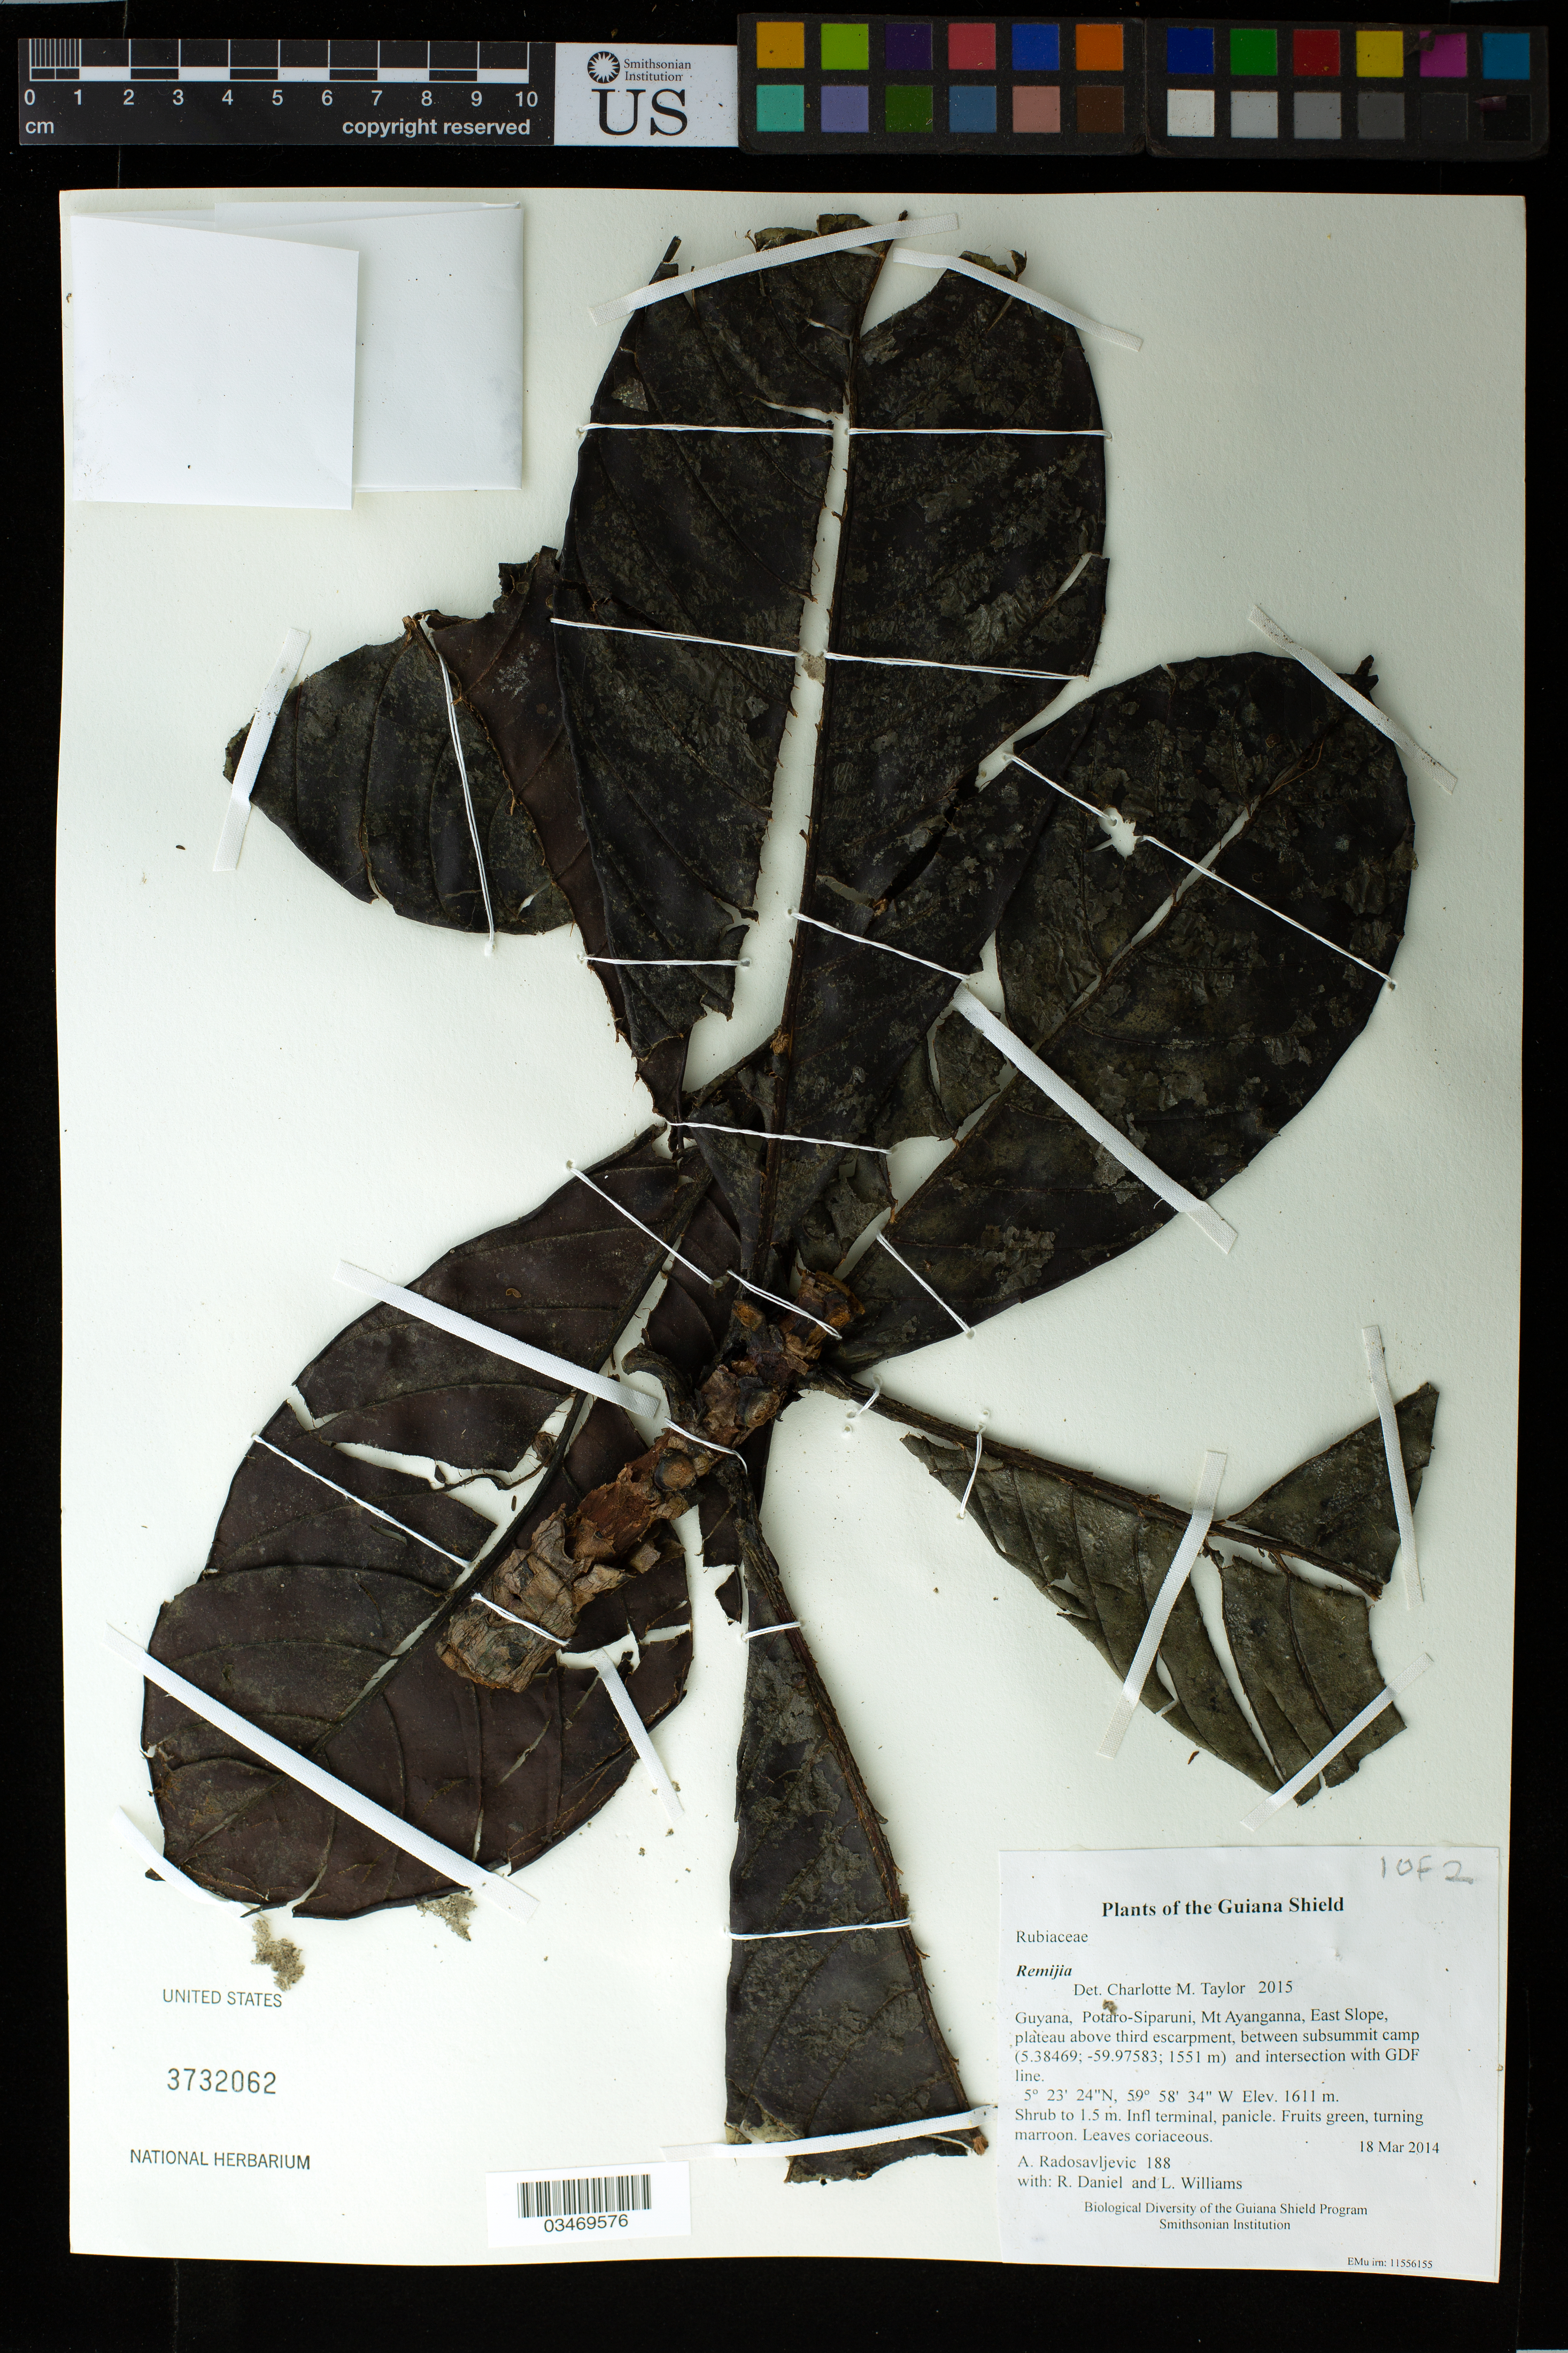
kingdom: Plantae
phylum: Tracheophyta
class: Magnoliopsida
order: Gentianales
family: Rubiaceae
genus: Remijia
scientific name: Remijia sp.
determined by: Taylor, Charlotte M.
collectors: A. Radosavljevic, R. Daniel & L. Williams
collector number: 188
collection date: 2014-03-18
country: Guyana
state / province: Potaro-Siparuni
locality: Mt Ayanganna, East Slope, plateau above third escarpment, between subsummit camp (5.38469; -59.97583; 1551 m) and intersection with GDF line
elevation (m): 1611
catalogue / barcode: US 3732062